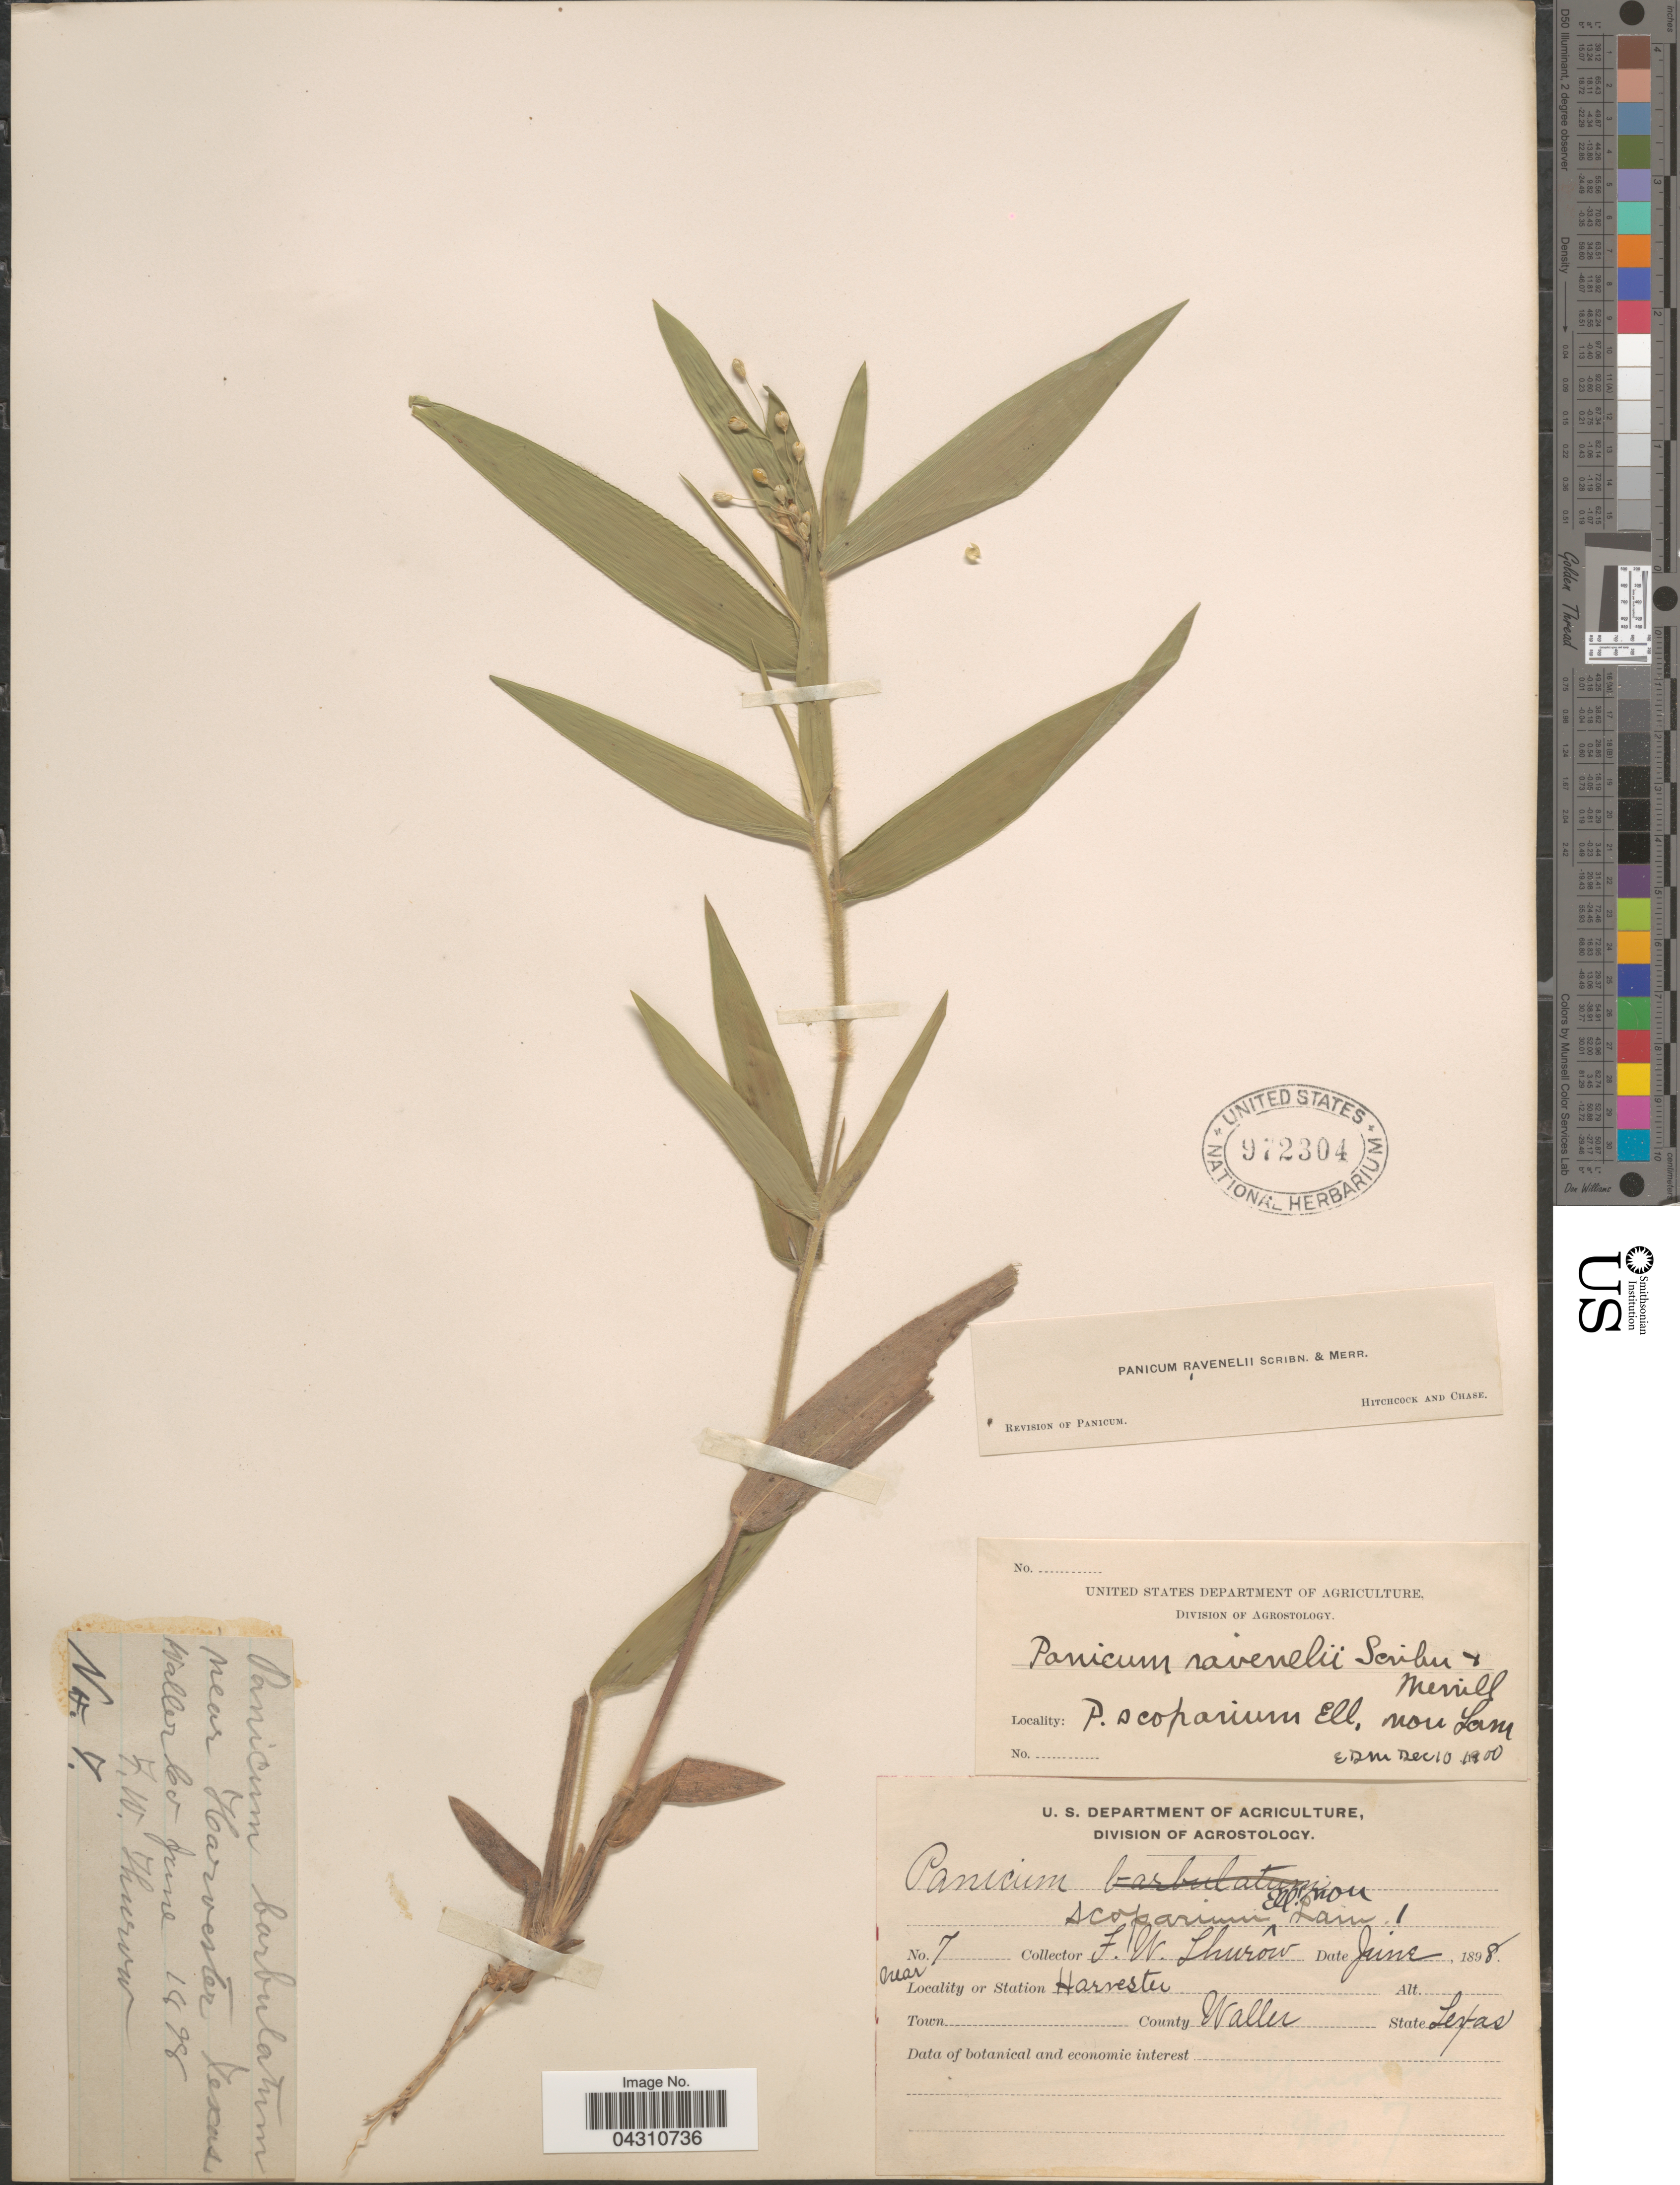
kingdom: Plantae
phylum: Tracheophyta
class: Liliopsida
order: Poales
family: Poaceae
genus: Dichanthelium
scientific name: Dichanthelium ravenelii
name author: (Scribn. & Merr.) Gould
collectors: F. W. Thurow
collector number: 7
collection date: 1898-06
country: United States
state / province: Texas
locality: Harvester. County Waller.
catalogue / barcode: US 972304